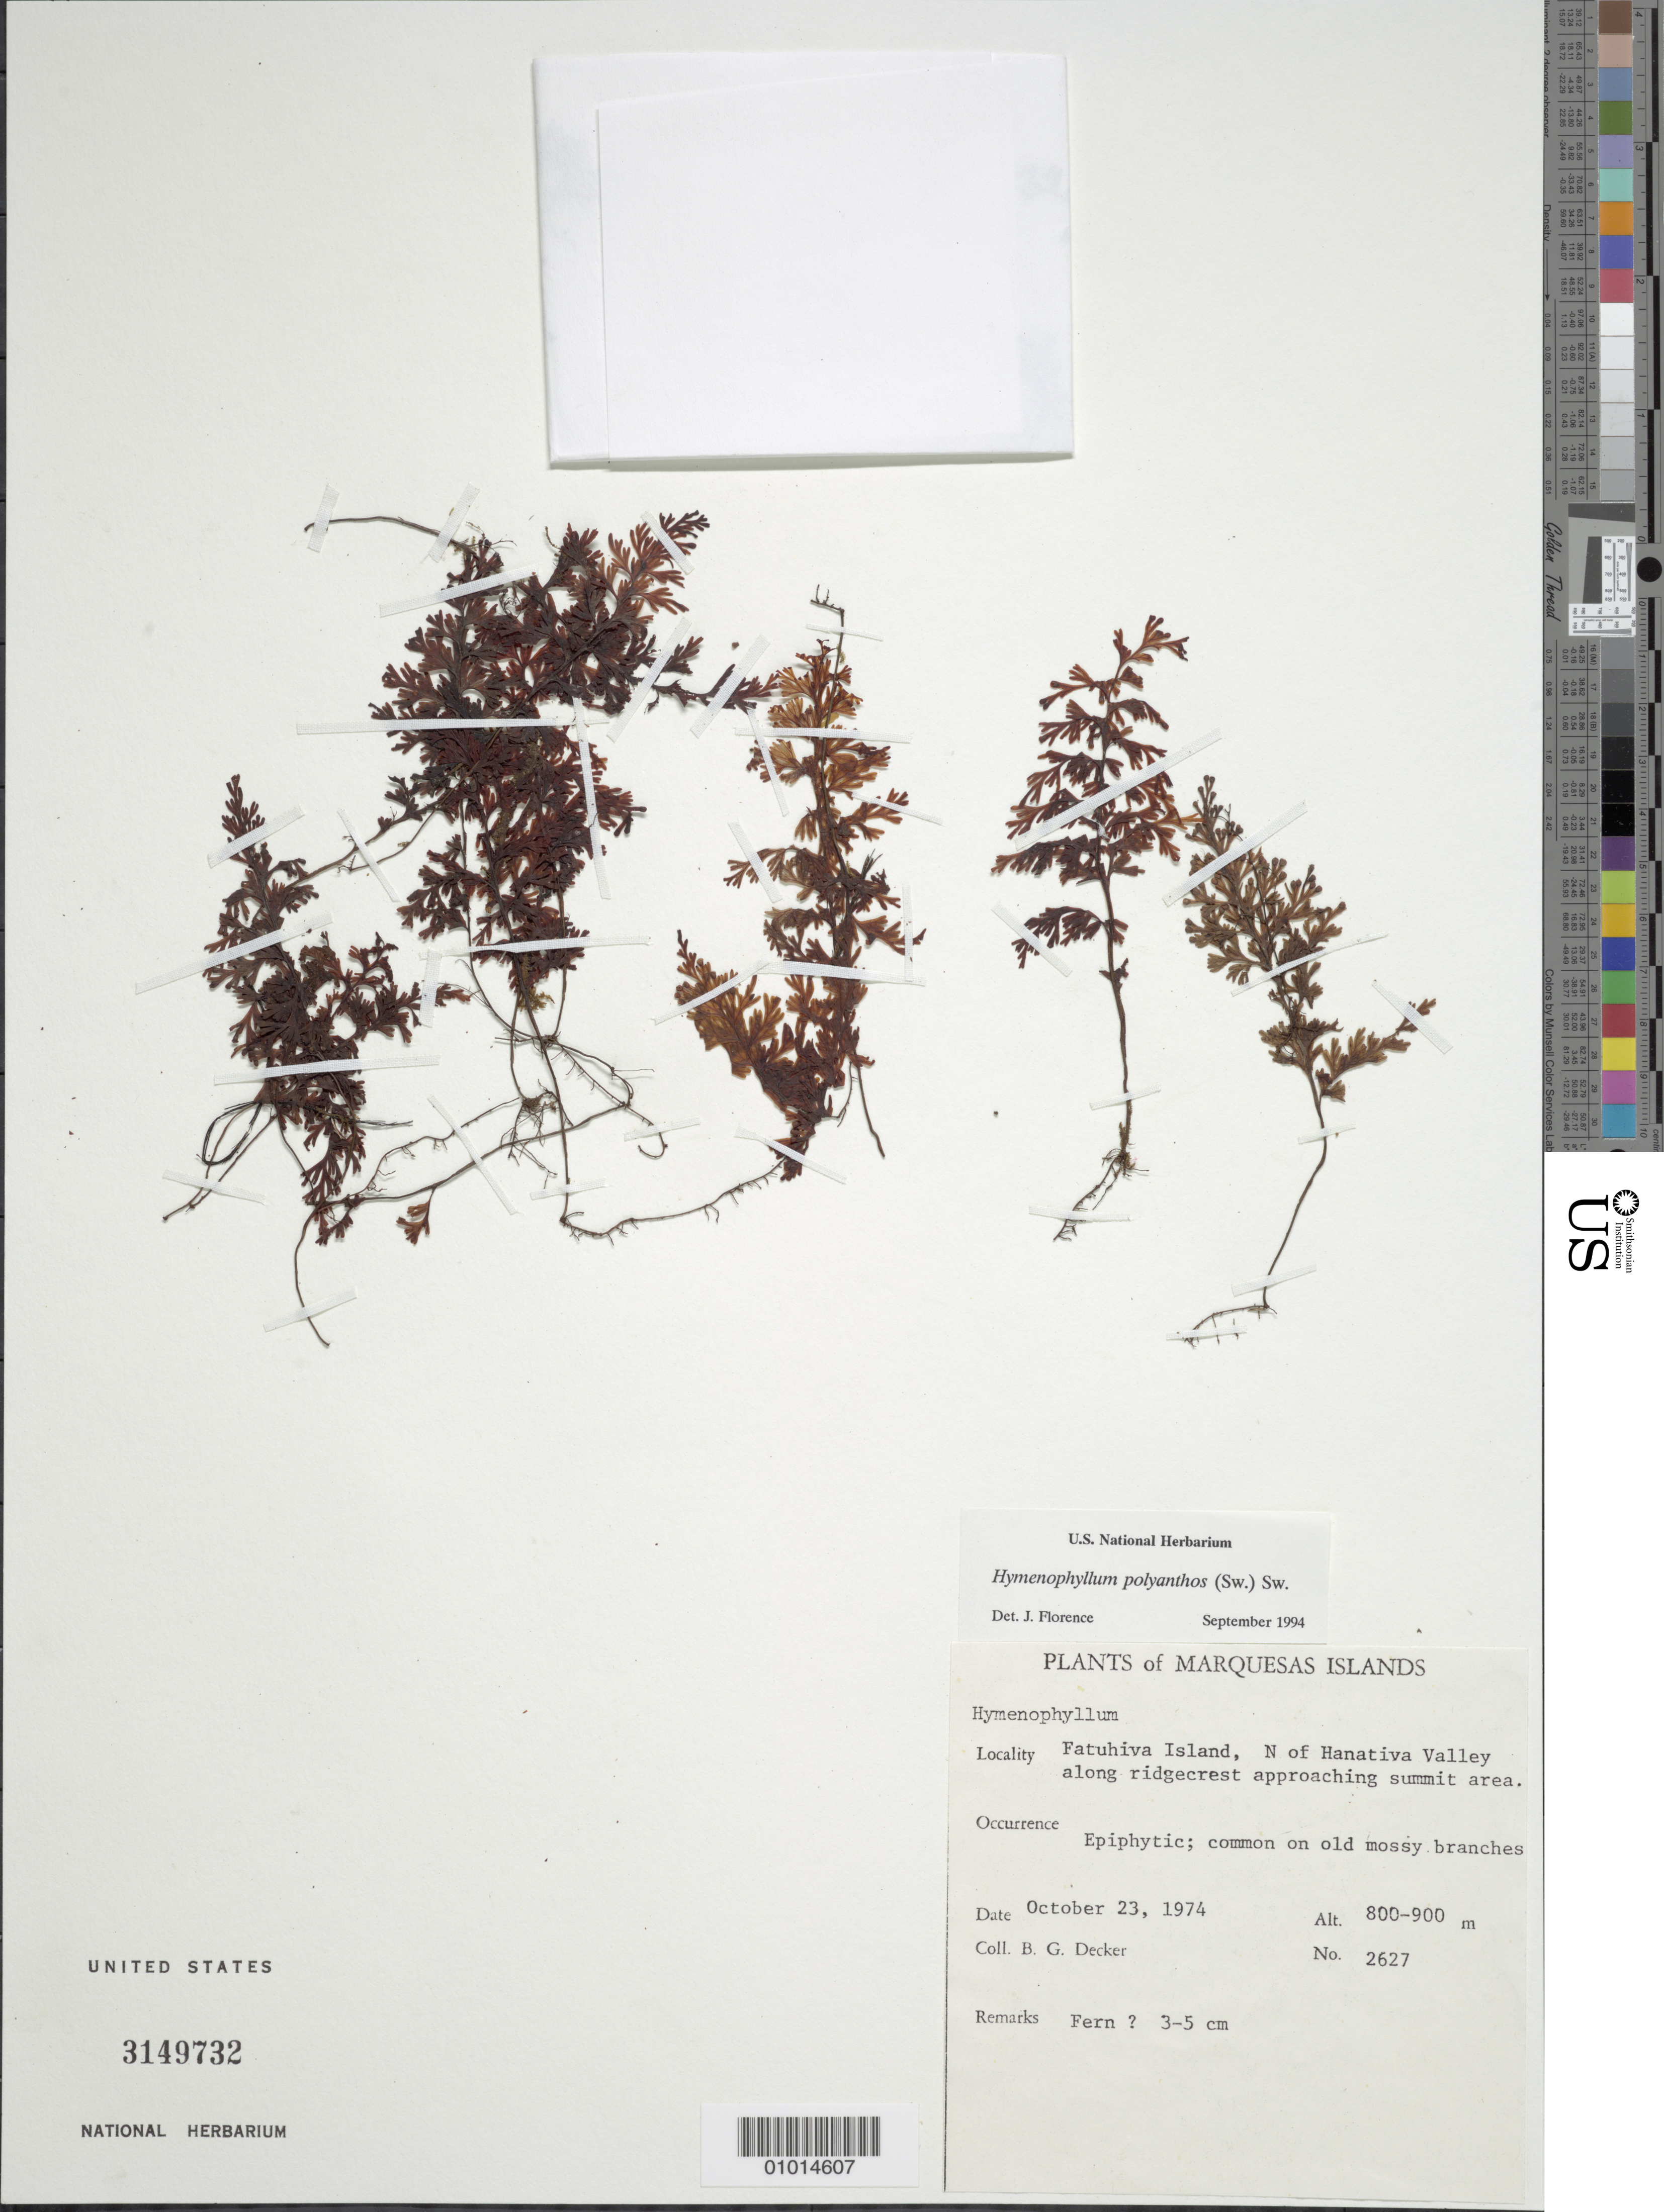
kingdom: Plantae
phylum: Tracheophyta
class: Polypodiopsida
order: Hymenophyllales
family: Hymenophyllaceae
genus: Hymenophyllum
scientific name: Hymenophyllum polyanthos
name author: (Sw.) Sw.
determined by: Florence, J.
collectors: B. G. Decker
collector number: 2627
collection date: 1974-10-23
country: French Polynesia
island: Fatu Hiva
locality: N. of Hanativa Valley,along ridge crest approaching summit area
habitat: Epiphytic; common on old mossy branches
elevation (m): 800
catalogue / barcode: US 3149732